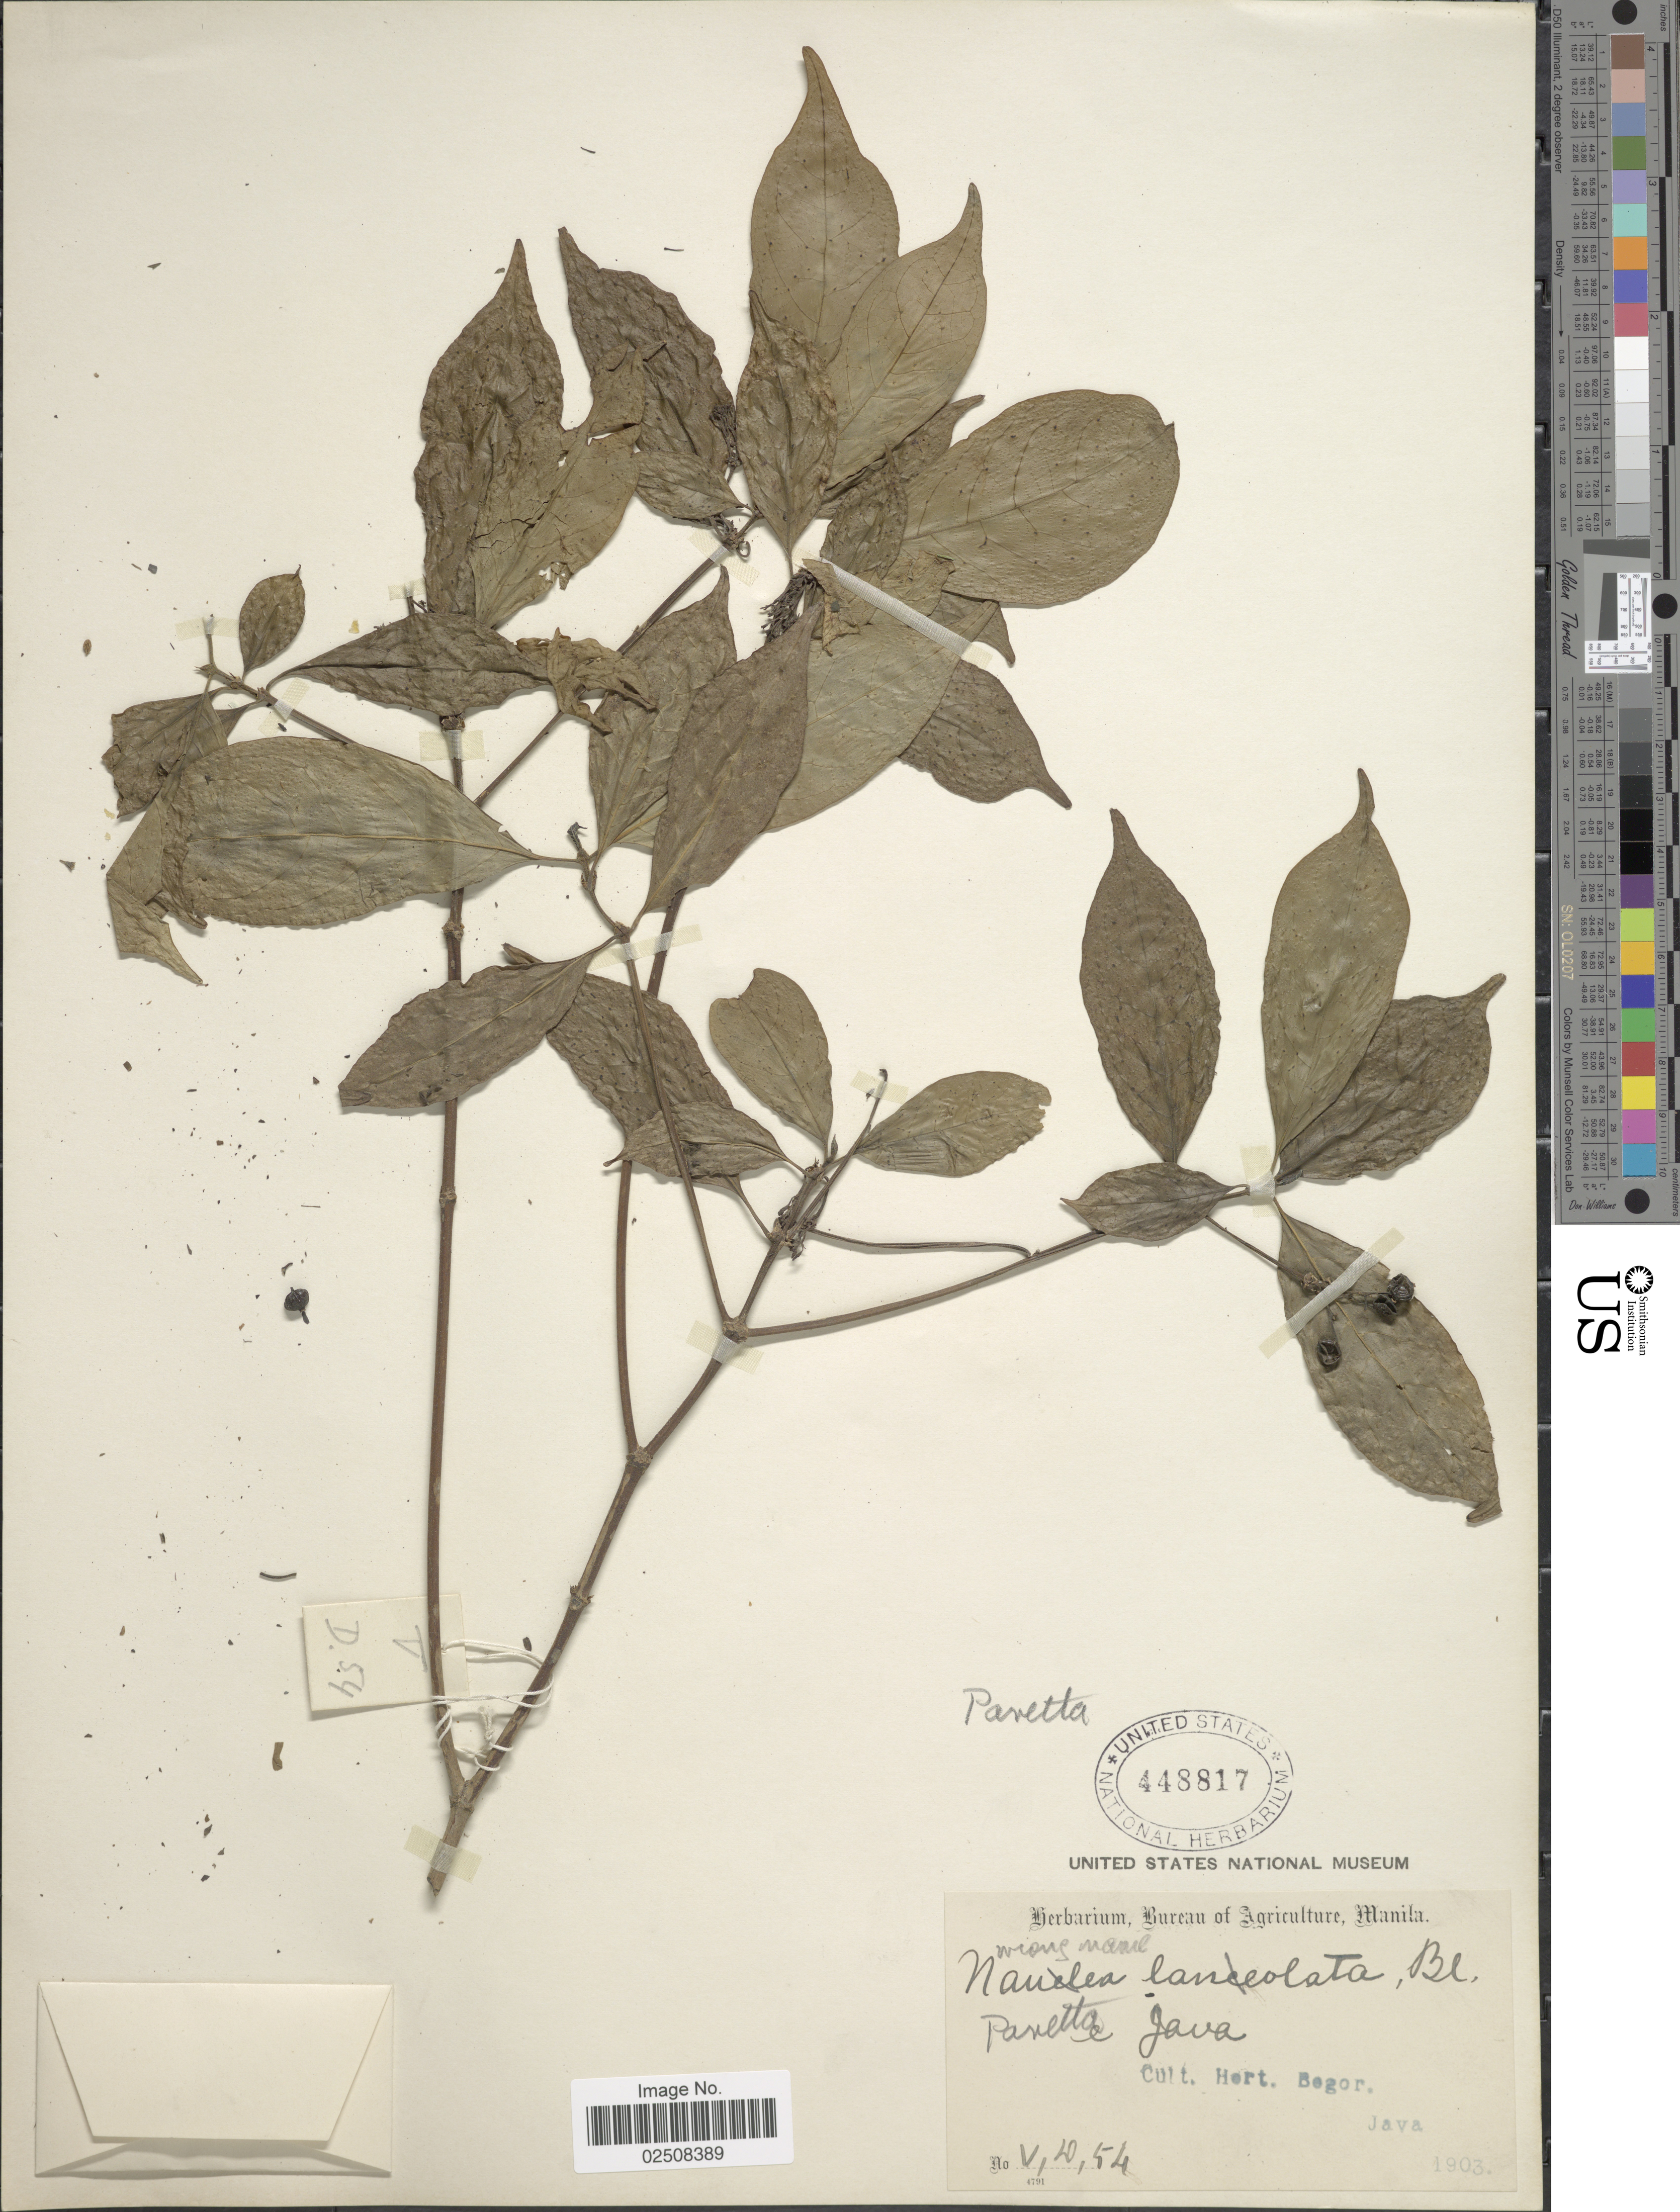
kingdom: Plantae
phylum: Tracheophyta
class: Magnoliopsida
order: Gentianales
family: Rubiaceae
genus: Pavetta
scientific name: Pavetta sp.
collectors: ex Herb. Bur. Agric. Manila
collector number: V, D, 54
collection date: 1903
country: Indonesia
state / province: Java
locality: Cult. Hort. Bogor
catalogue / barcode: US 448817